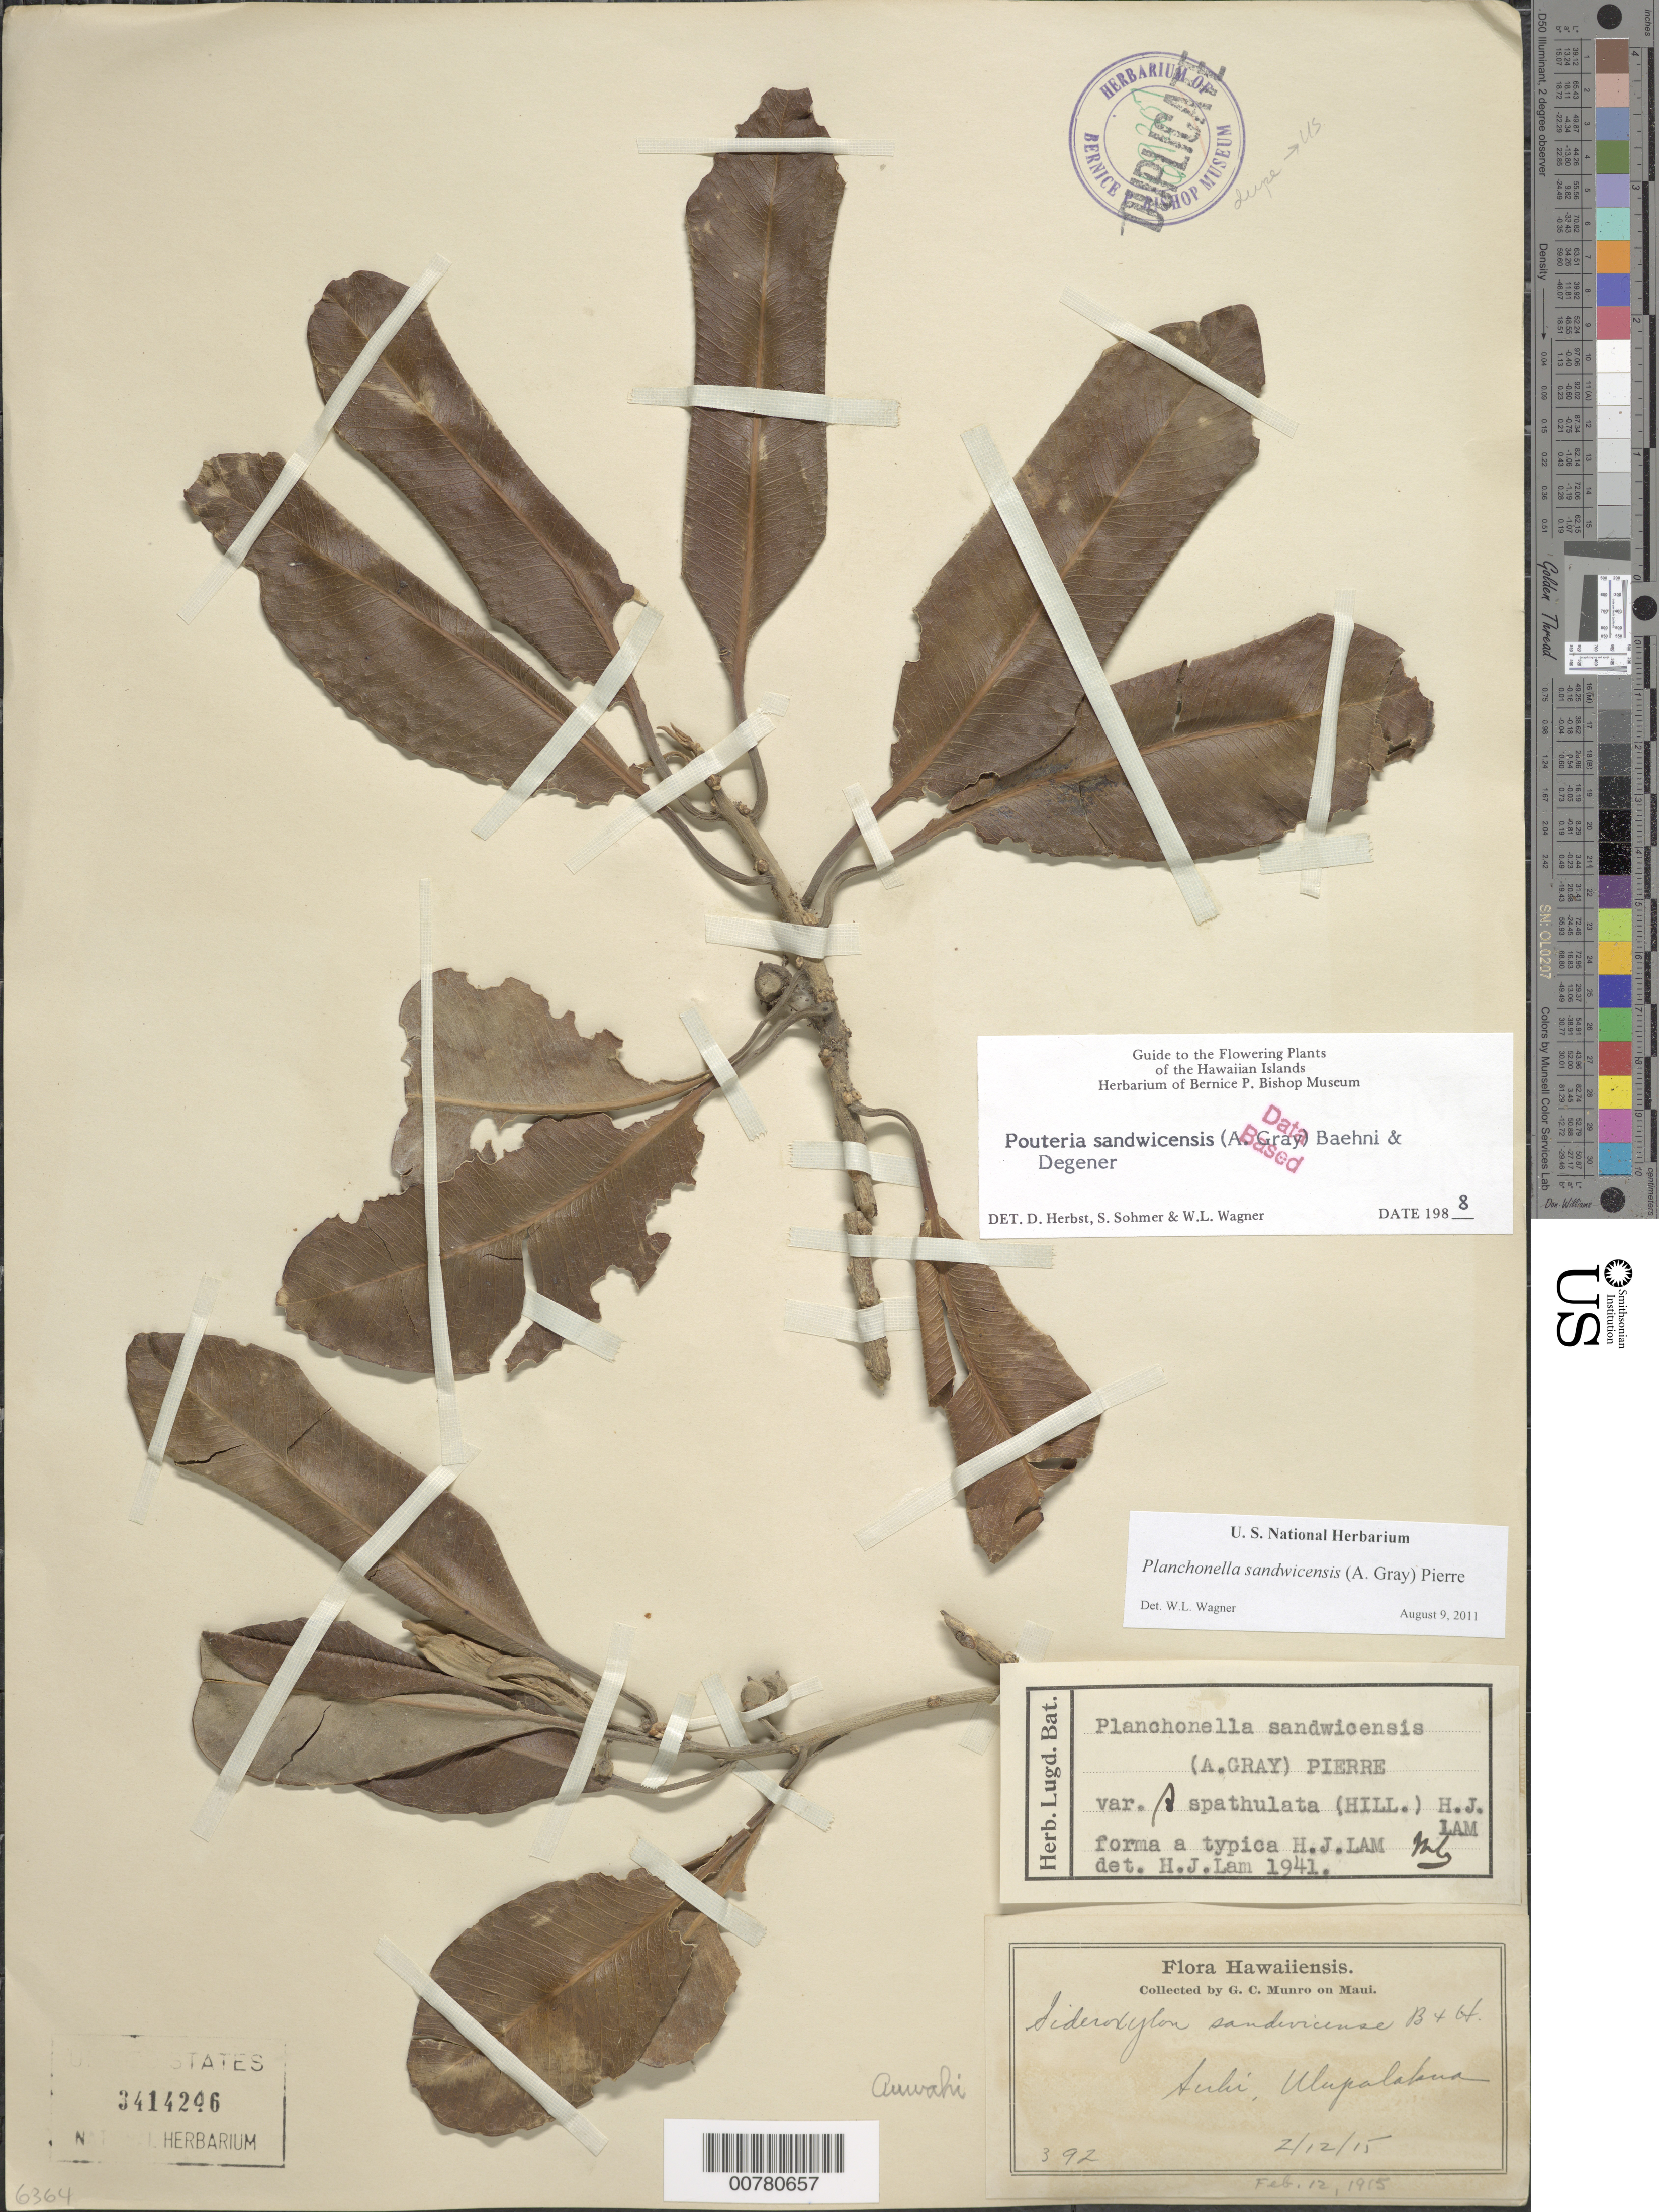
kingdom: Plantae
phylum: Tracheophyta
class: Magnoliopsida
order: Ericales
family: Sapotaceae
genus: Planchonella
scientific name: Planchonella spathulata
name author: (Hillebr.) Pierre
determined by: Havran, J. C.; et al.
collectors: G. C. Munro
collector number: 392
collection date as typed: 12 Feb 1915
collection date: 1915-02-12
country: United States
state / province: Hawaii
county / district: Maui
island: Maui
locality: Auwahi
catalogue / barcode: US 3414246